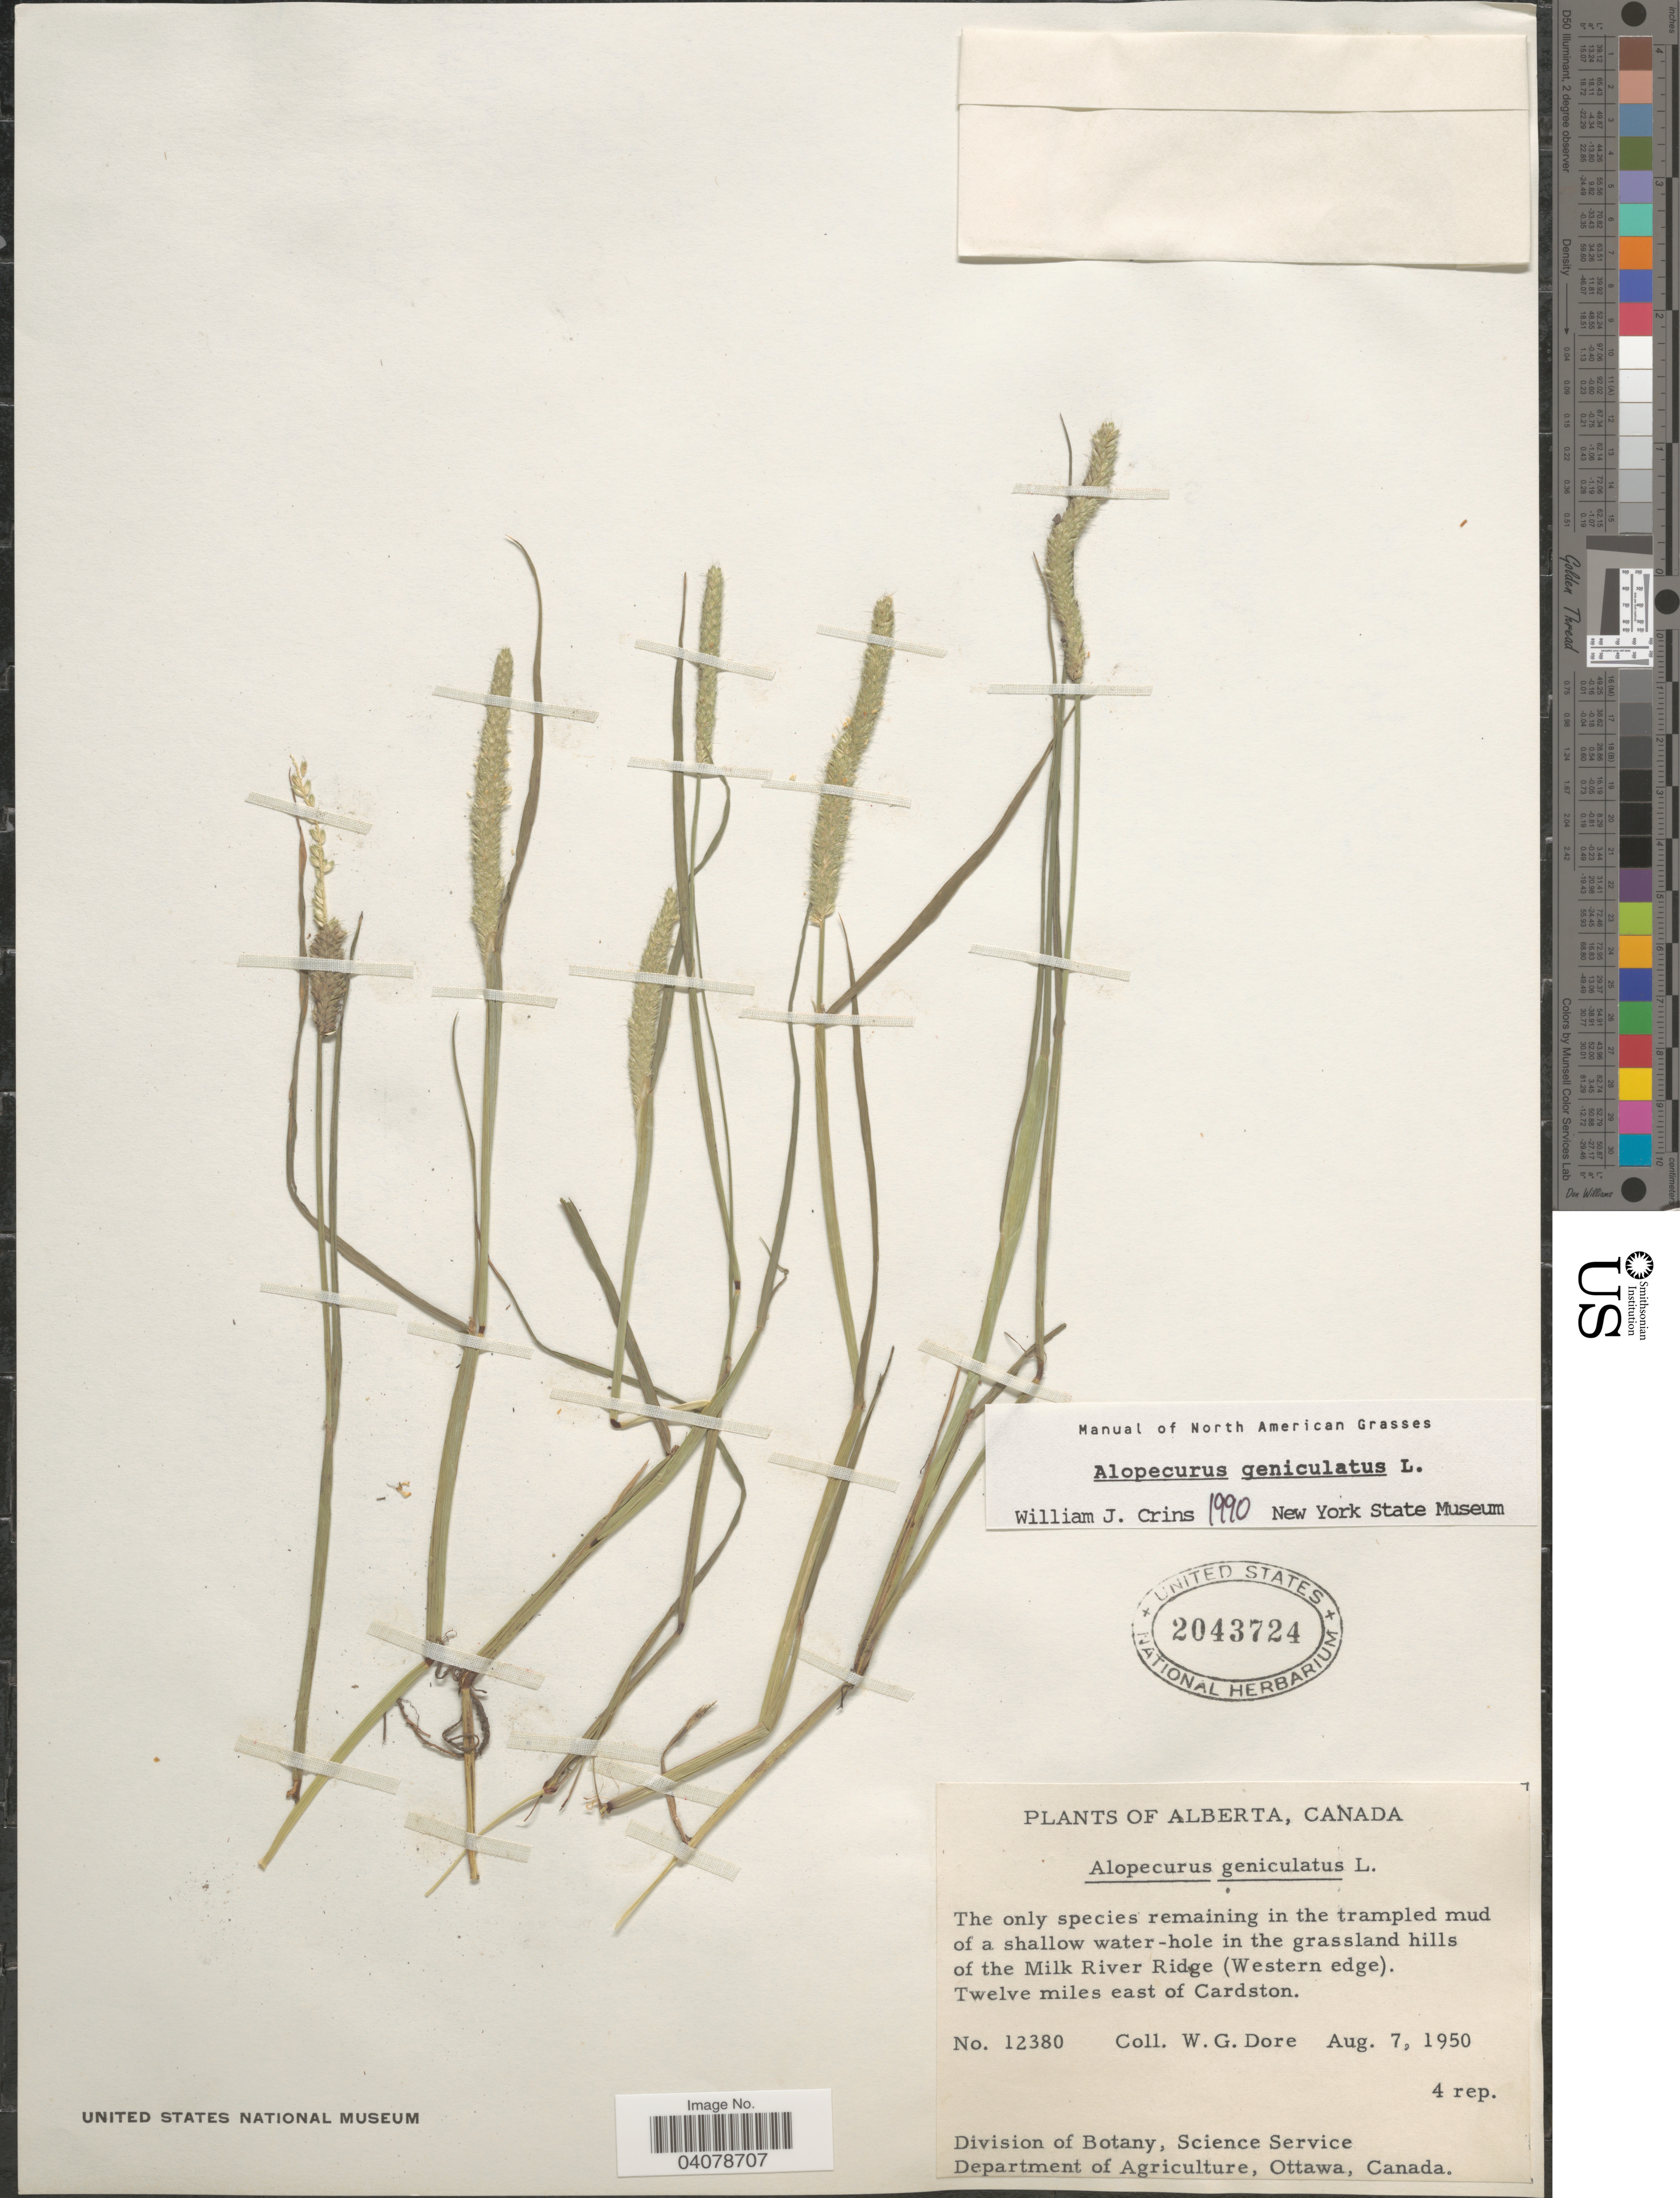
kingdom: Plantae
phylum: Tracheophyta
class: Liliopsida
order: Poales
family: Poaceae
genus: Alopecurus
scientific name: Alopecurus geniculatus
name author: L.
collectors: W. Dore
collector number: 12380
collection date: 1950-08-07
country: Canada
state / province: Alberta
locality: Hills of the Milk River Ridge (Western edge). Twelve miles east of Cardston.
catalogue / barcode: US 2043724